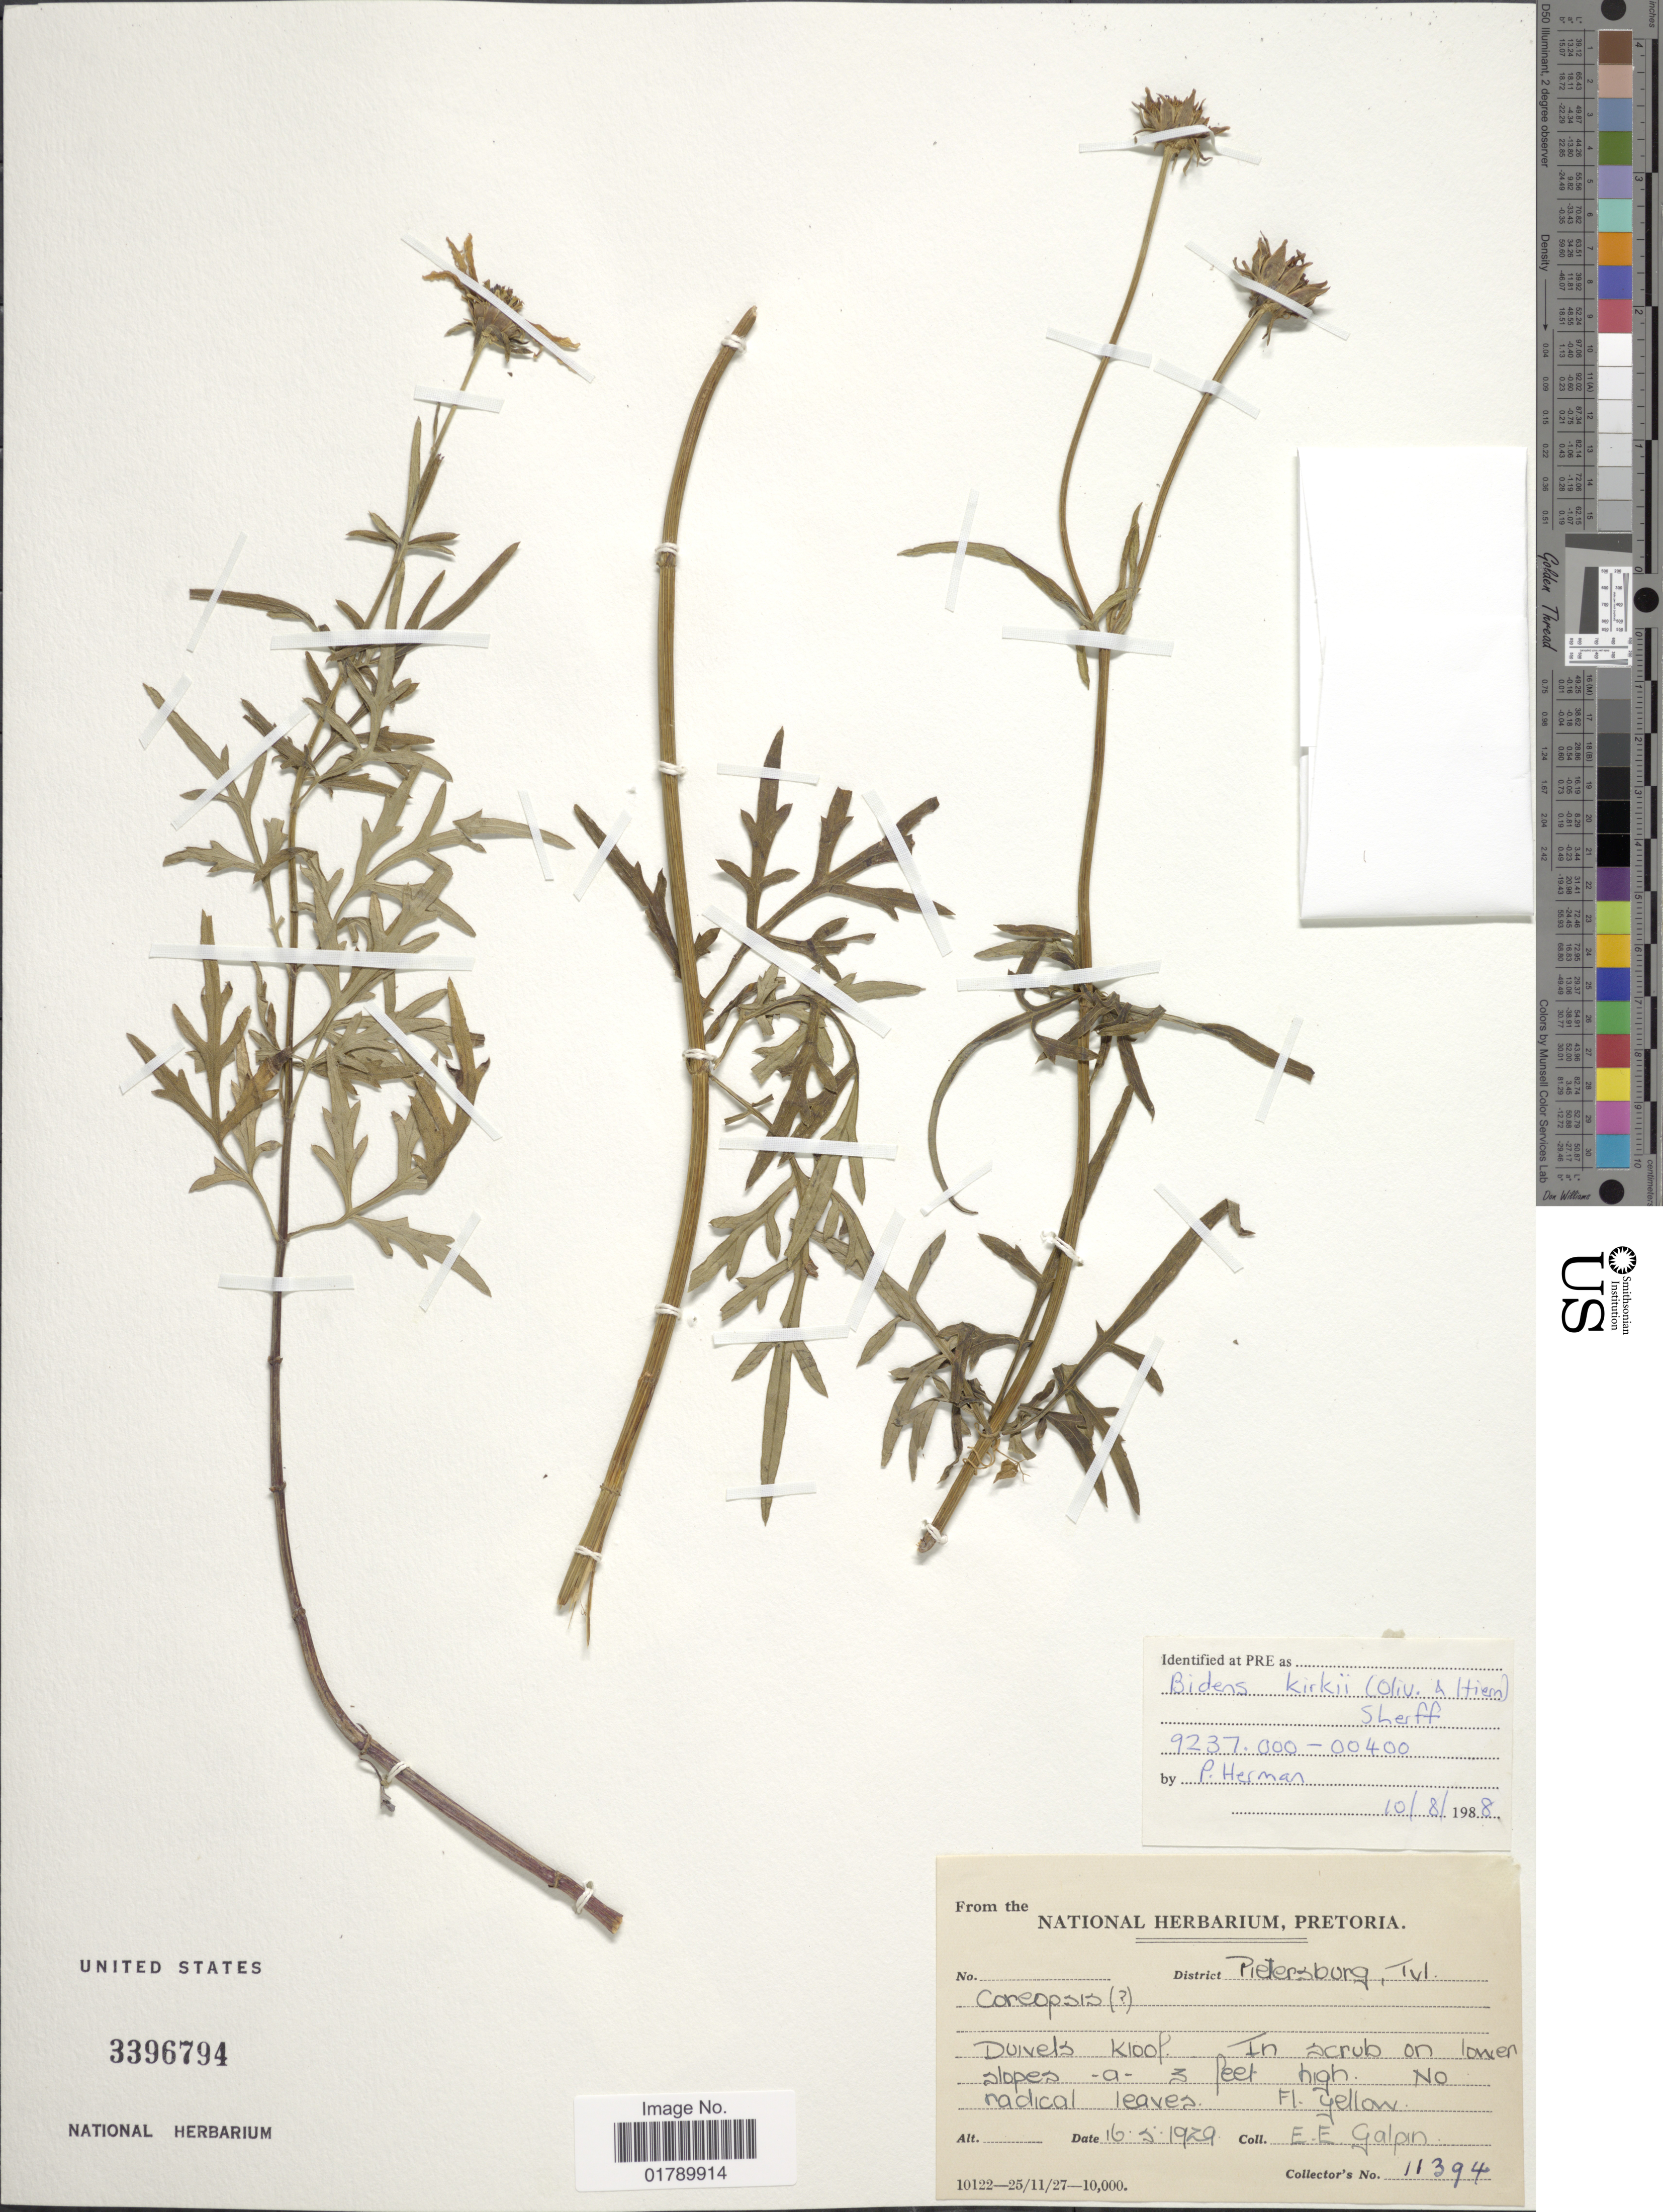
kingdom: Plantae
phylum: Tracheophyta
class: Magnoliopsida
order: Asterales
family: Asteraceae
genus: Bidens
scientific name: Bidens kirkii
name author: (Oliv. & Hiern) Sherff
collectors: E. Galpin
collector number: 11394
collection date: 1929-05-16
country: Russian Federation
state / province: St. Petersburg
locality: District Pietersburg, Tvl. Duivels Kloof.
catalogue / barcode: US 3396794